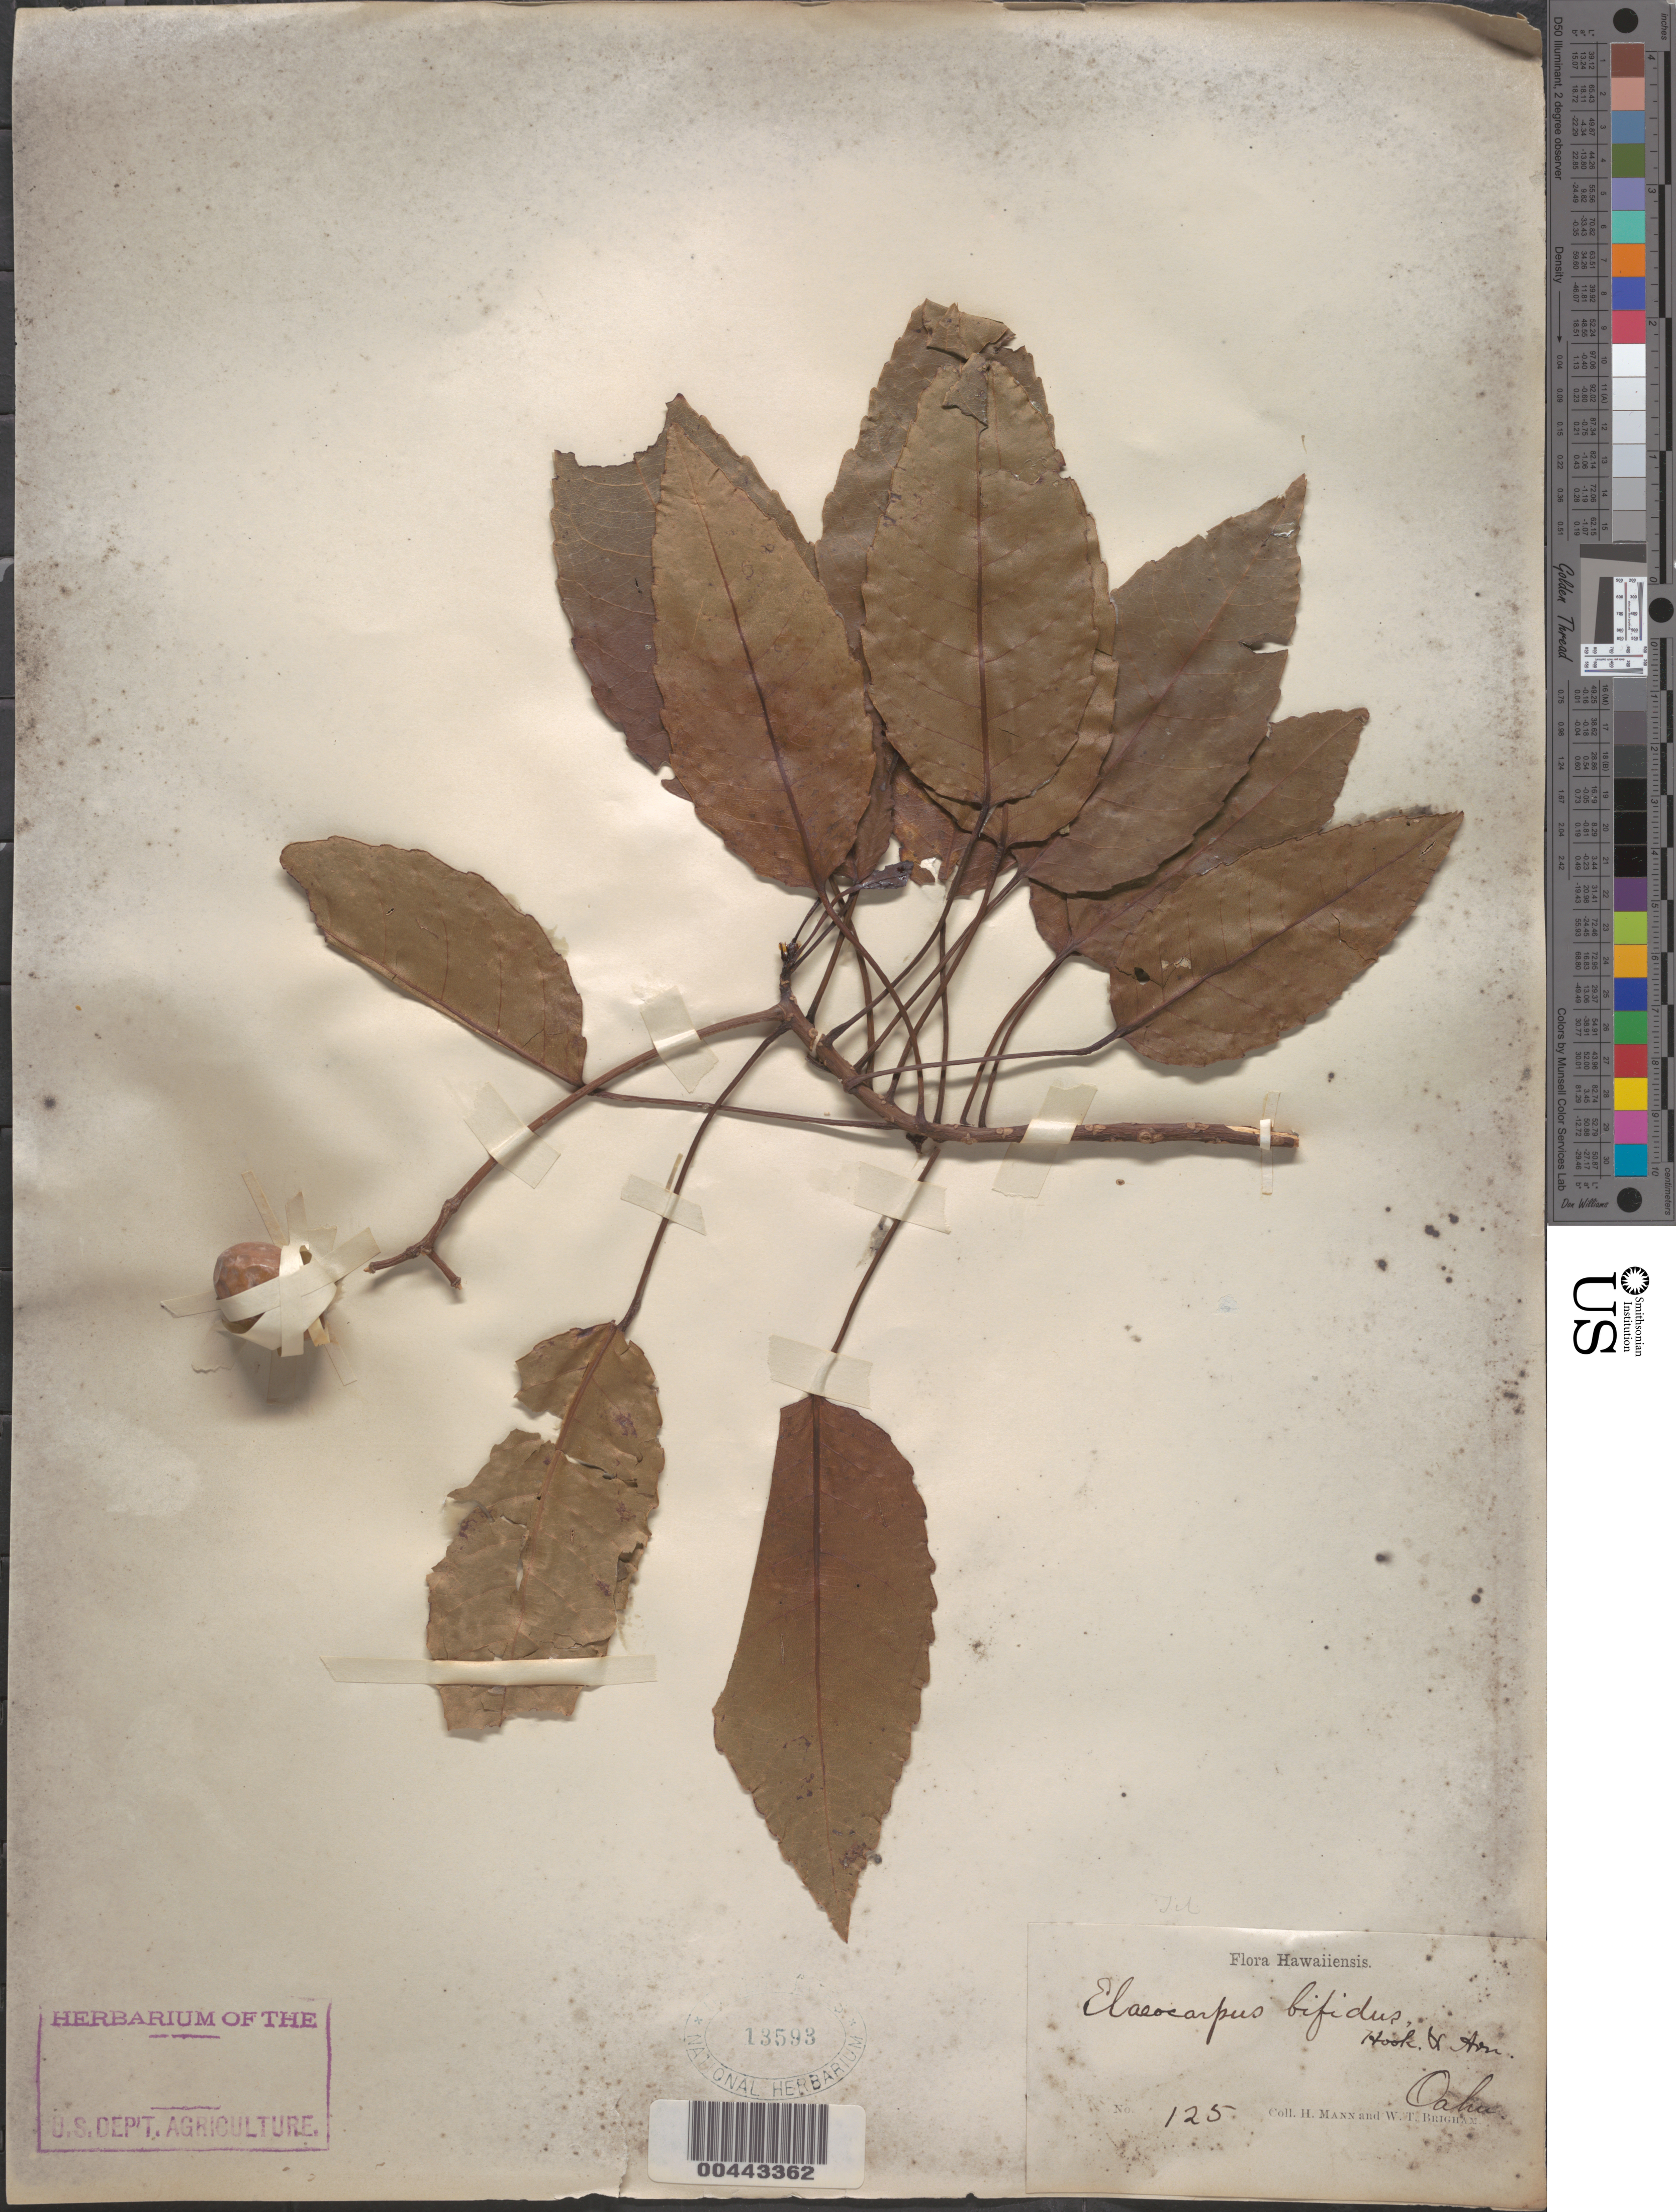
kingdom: Plantae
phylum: Tracheophyta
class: Magnoliopsida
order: Oxalidales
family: Elaeocarpaceae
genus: Elaeocarpus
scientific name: Elaeocarpus bifidus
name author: Hook. & Arn.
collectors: H. Mann & W. T. Brigham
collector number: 125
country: United States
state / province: Hawaii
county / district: Honolulu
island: Oahu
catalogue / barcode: US 13593